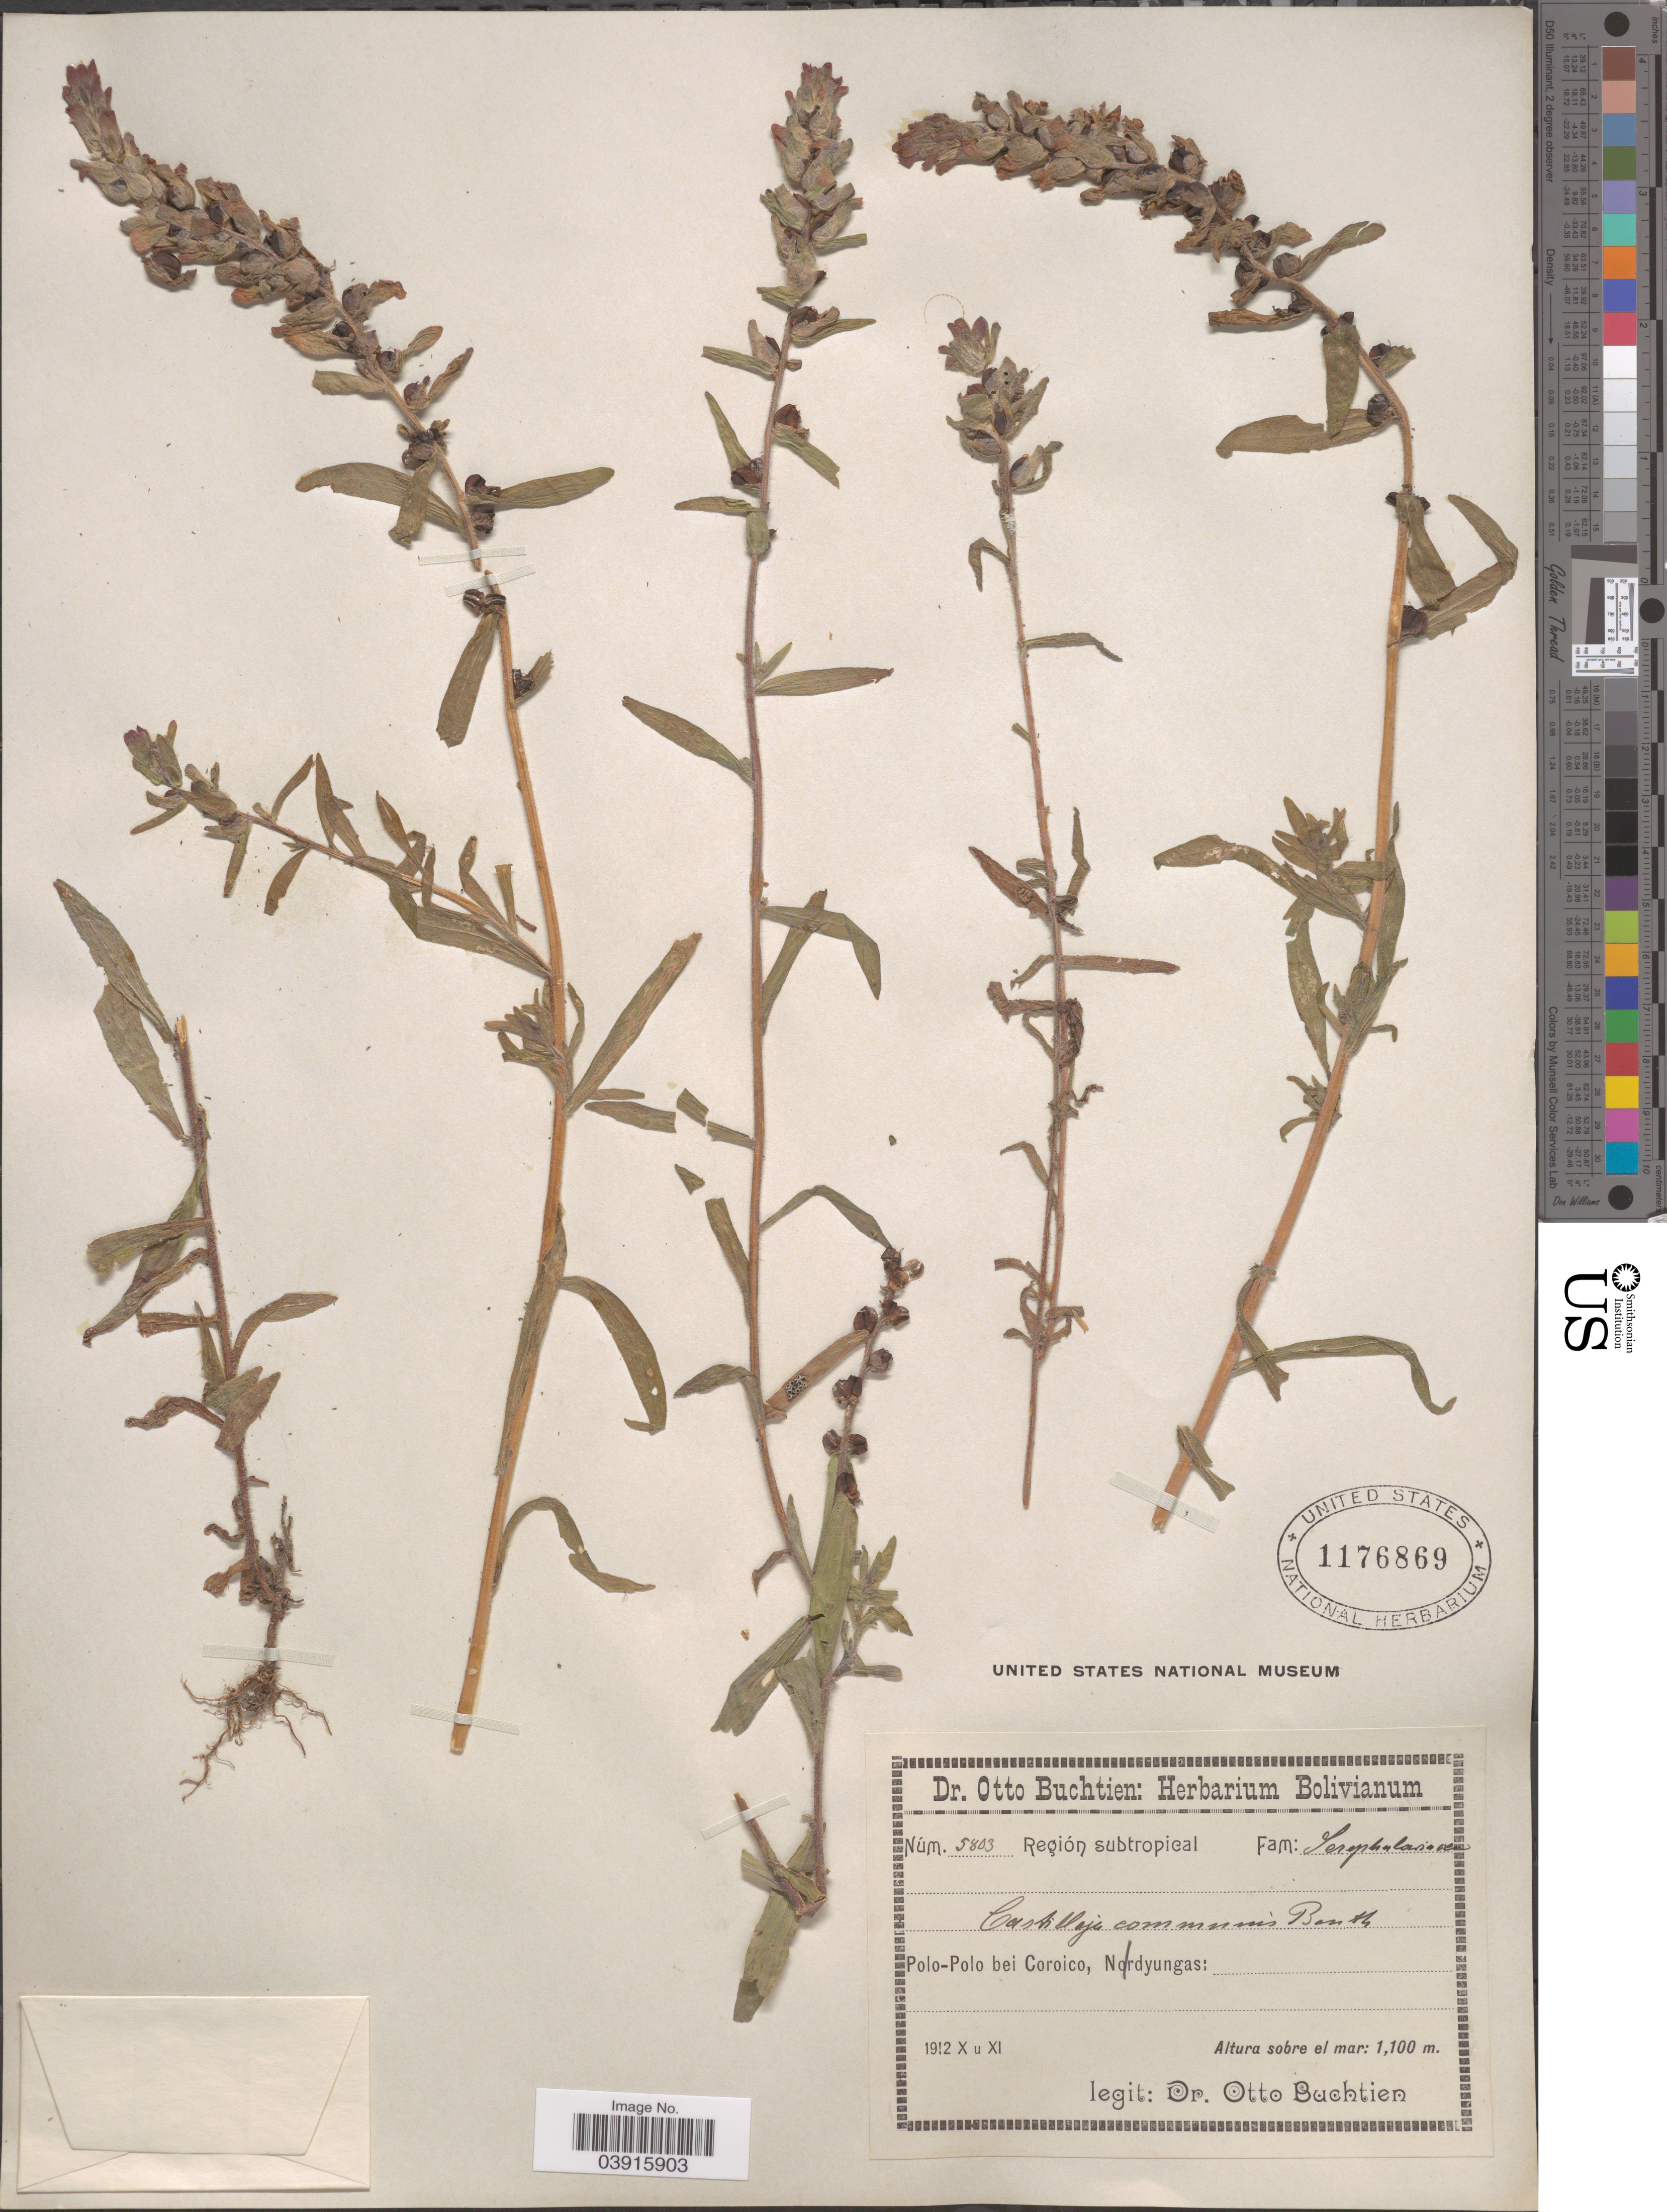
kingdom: Plantae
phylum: Tracheophyta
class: Magnoliopsida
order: Lamiales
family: Orobanchaceae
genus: Castilleja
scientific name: Castilleja arvensis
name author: Schltdl. & Cham.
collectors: O. Buchtien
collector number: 5803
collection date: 1912-10/1912-11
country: Bolivia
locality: Región subtropical. Polo-Polo bei Coroico, Nrdyungas.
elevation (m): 1100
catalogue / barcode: US 1176869